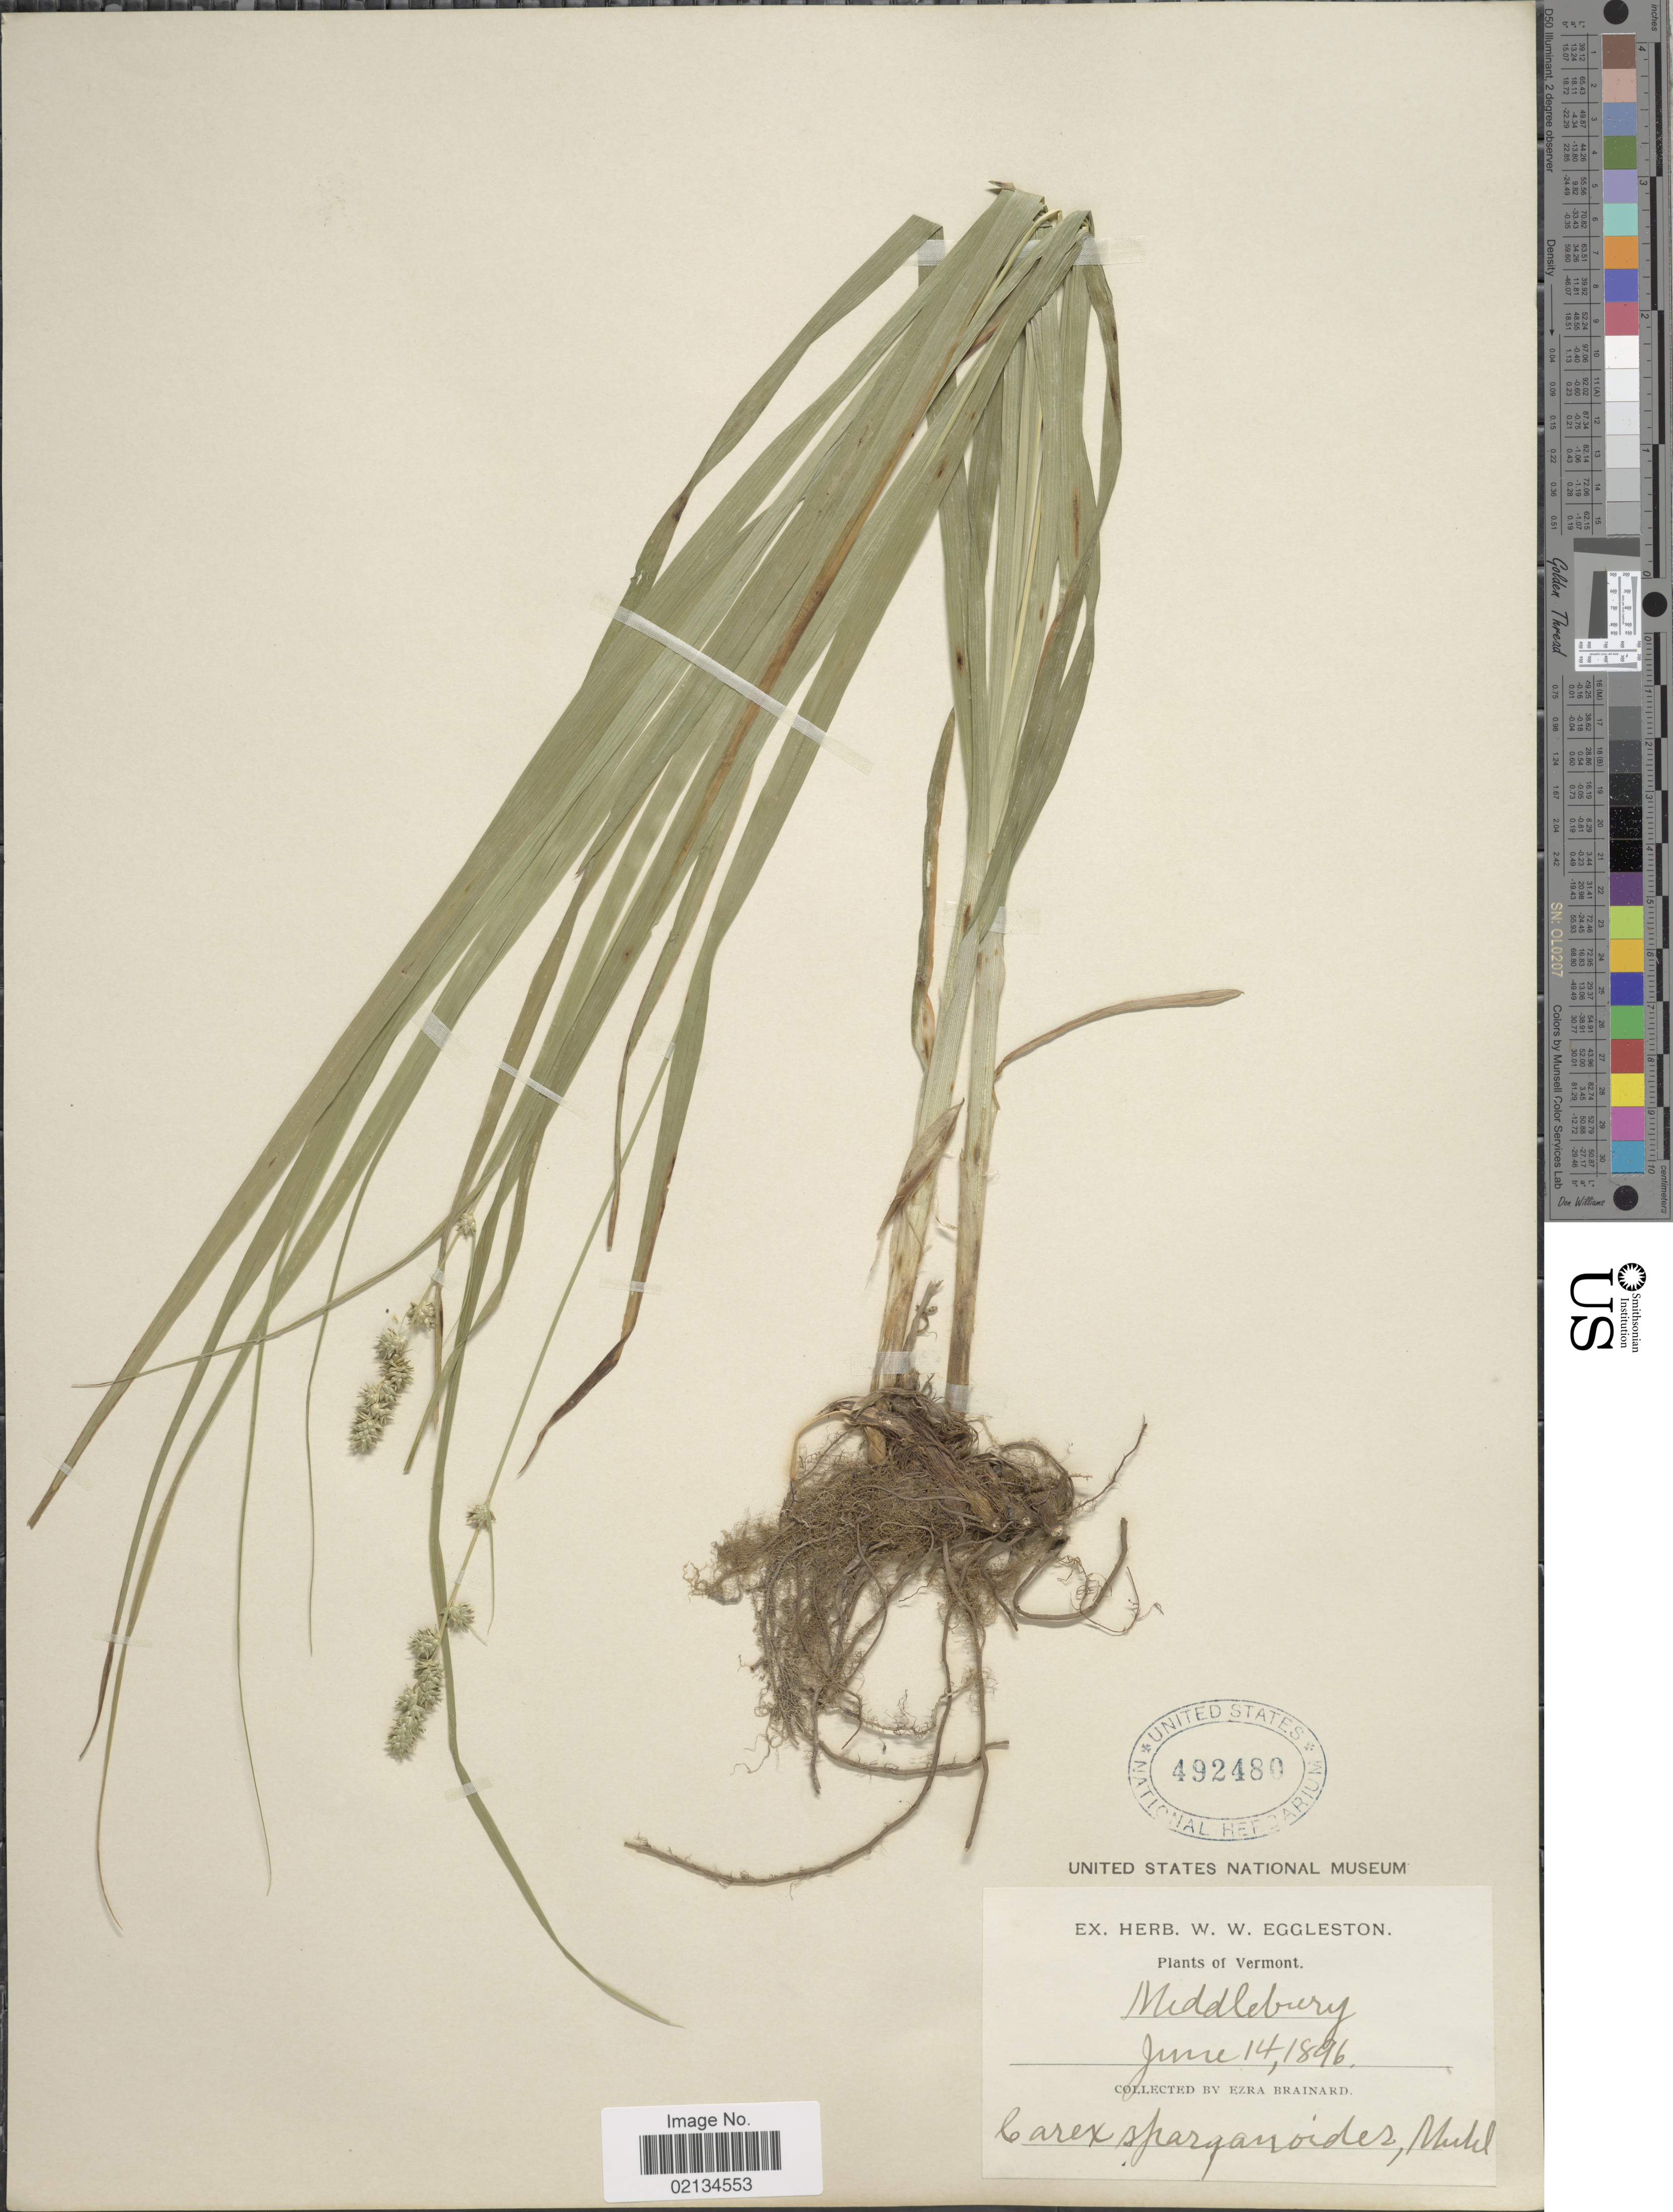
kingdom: Plantae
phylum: Tracheophyta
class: Liliopsida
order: Poales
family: Cyperaceae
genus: Carex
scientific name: Carex sparganioides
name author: Muhl. ex Willd.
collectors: E. Brainard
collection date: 1896-06-14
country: United States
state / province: Vermont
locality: Middlebury.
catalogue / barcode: US 492480